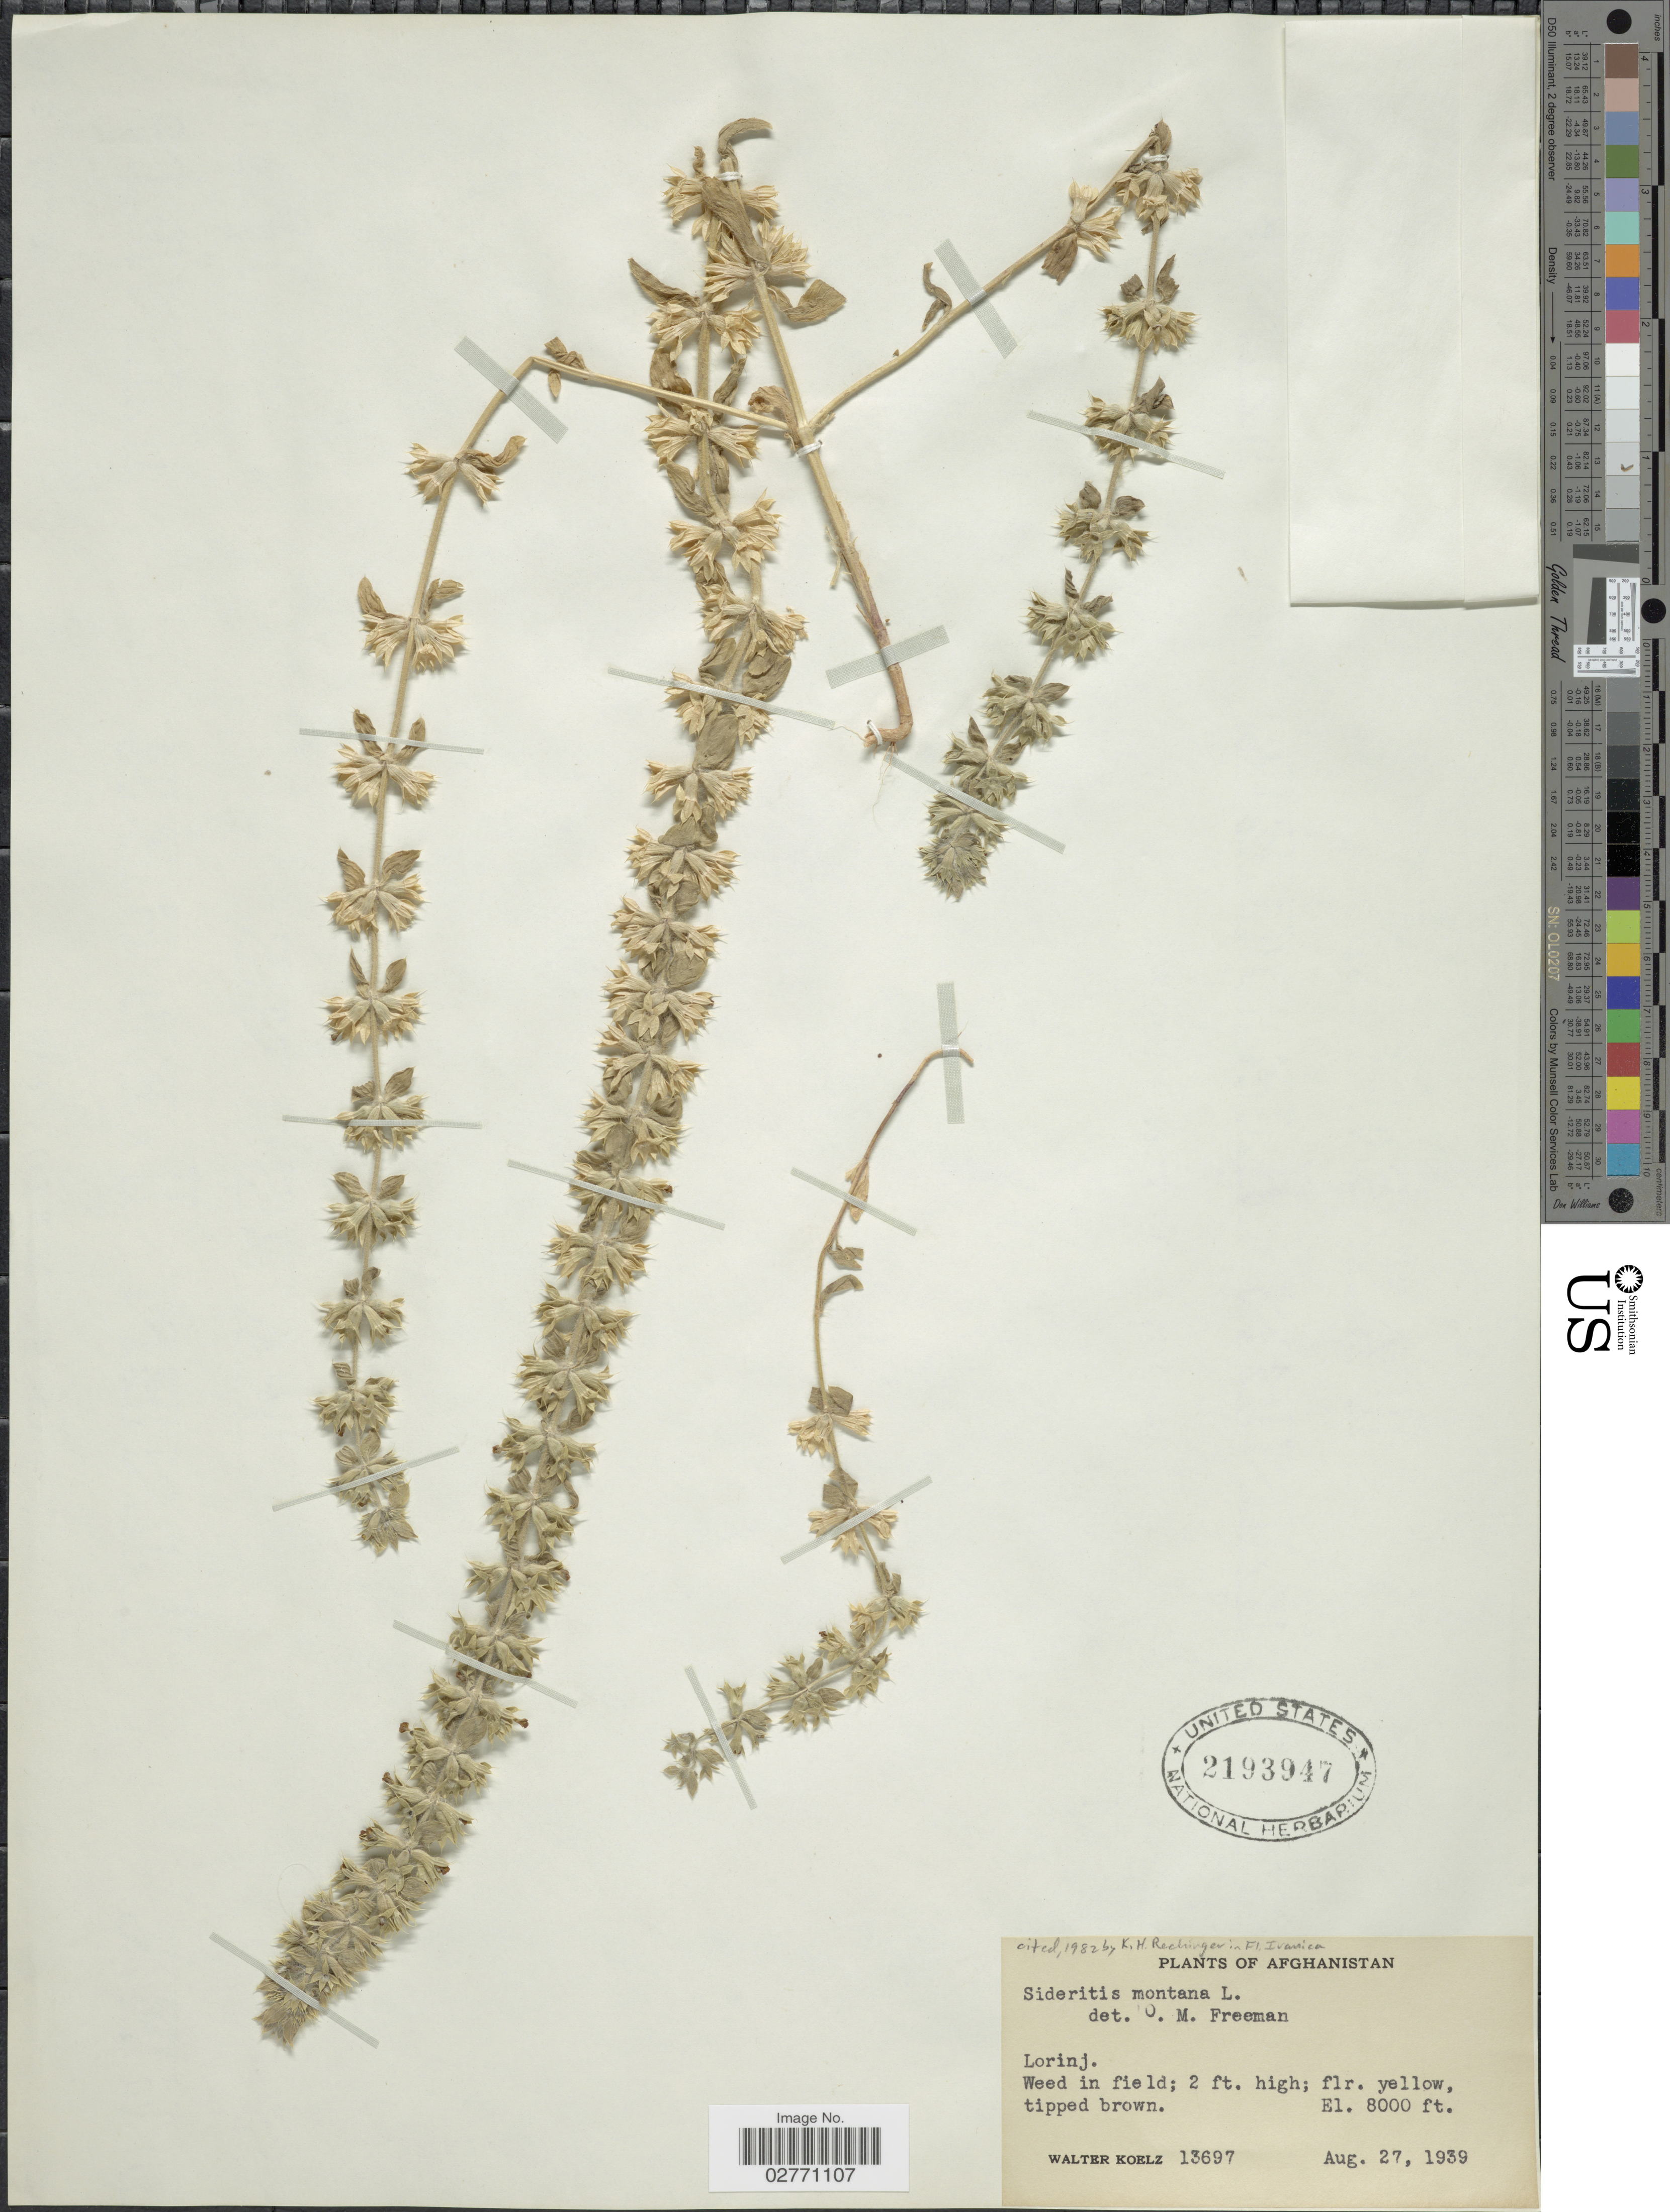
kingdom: Plantae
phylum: Tracheophyta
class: Magnoliopsida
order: Lamiales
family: Lamiaceae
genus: Sideritis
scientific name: Sideritis montana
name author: L.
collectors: W. N. Koelz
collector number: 13697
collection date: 1939-08-27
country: Afghanistan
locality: Lorinj.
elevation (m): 2438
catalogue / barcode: US 2193947